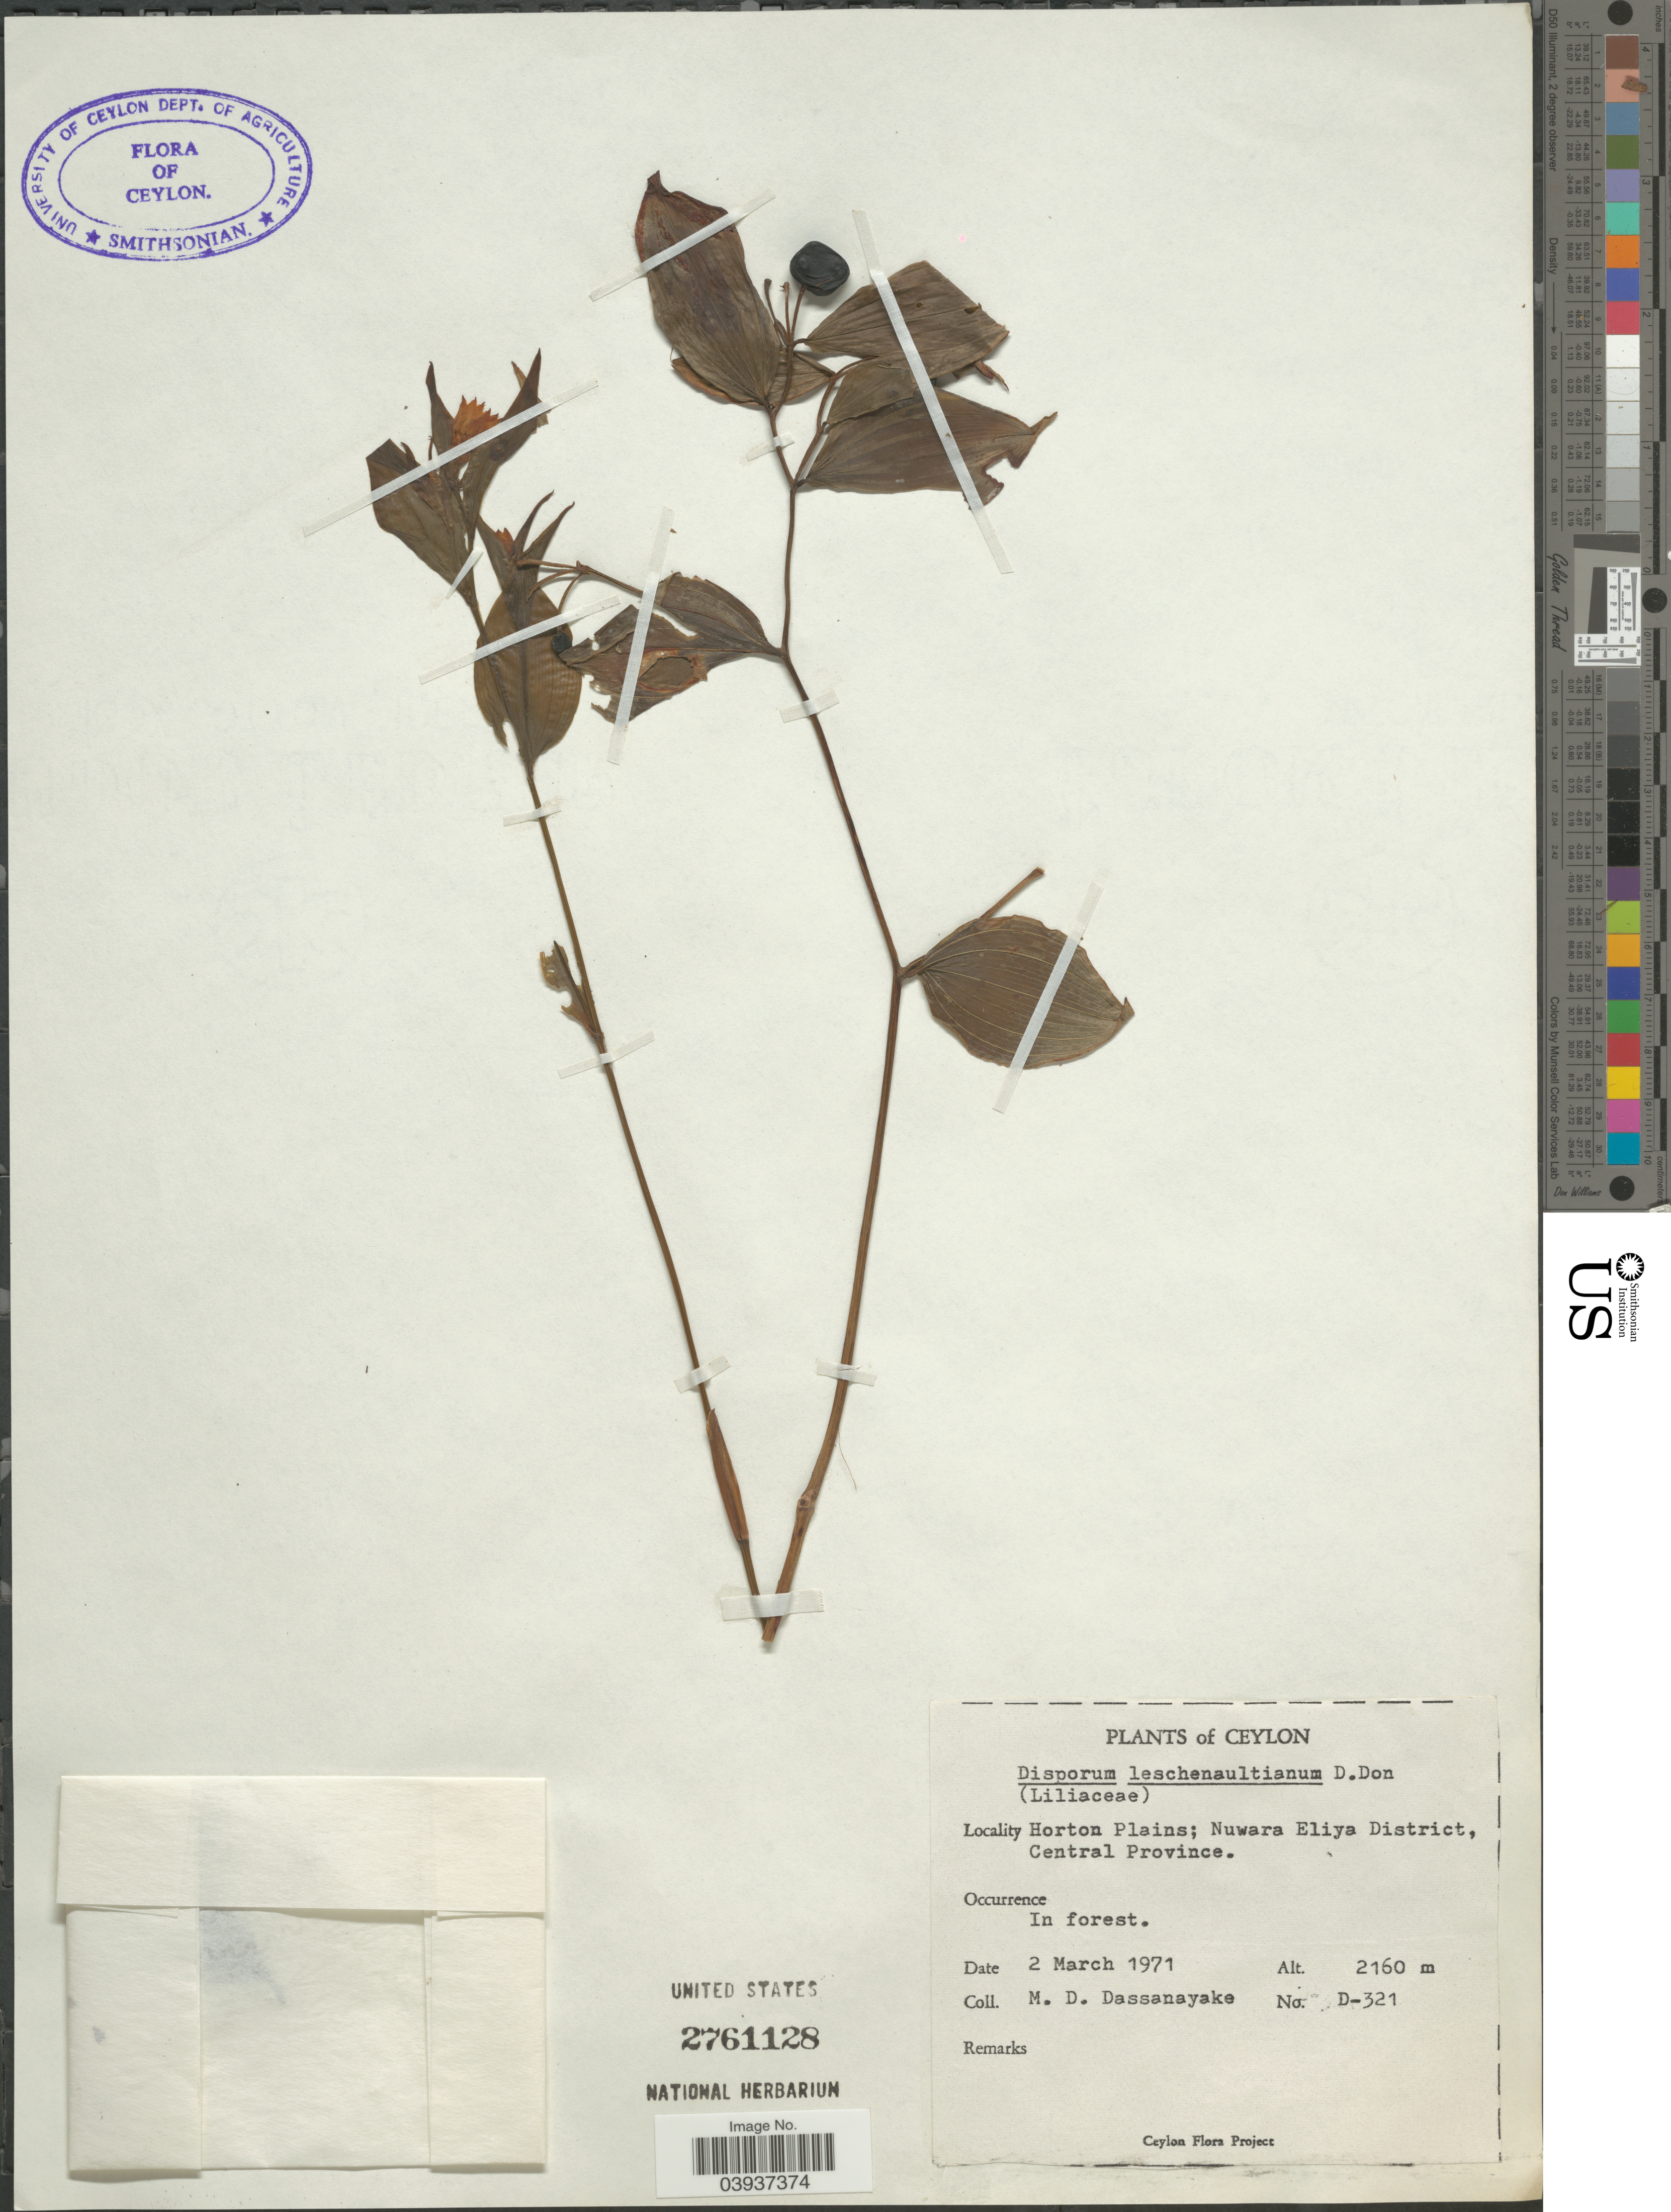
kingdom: Plantae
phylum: Tracheophyta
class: Liliopsida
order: Liliales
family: Colchicaceae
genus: Disporum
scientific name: Disporum cantoniense var. cantoniense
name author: (Lour.) Merr.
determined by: Strong, Mark T., (BOT), Smithsonian Institution - National Museum of Natural History (UNITED STATES)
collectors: M. D. Dassanayake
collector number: D-321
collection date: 1971-03-02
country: Sri Lanka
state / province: Central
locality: Ceylon. Horton Plains; Nuwara Eliya District. In forest.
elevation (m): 2160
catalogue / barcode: US 2761128